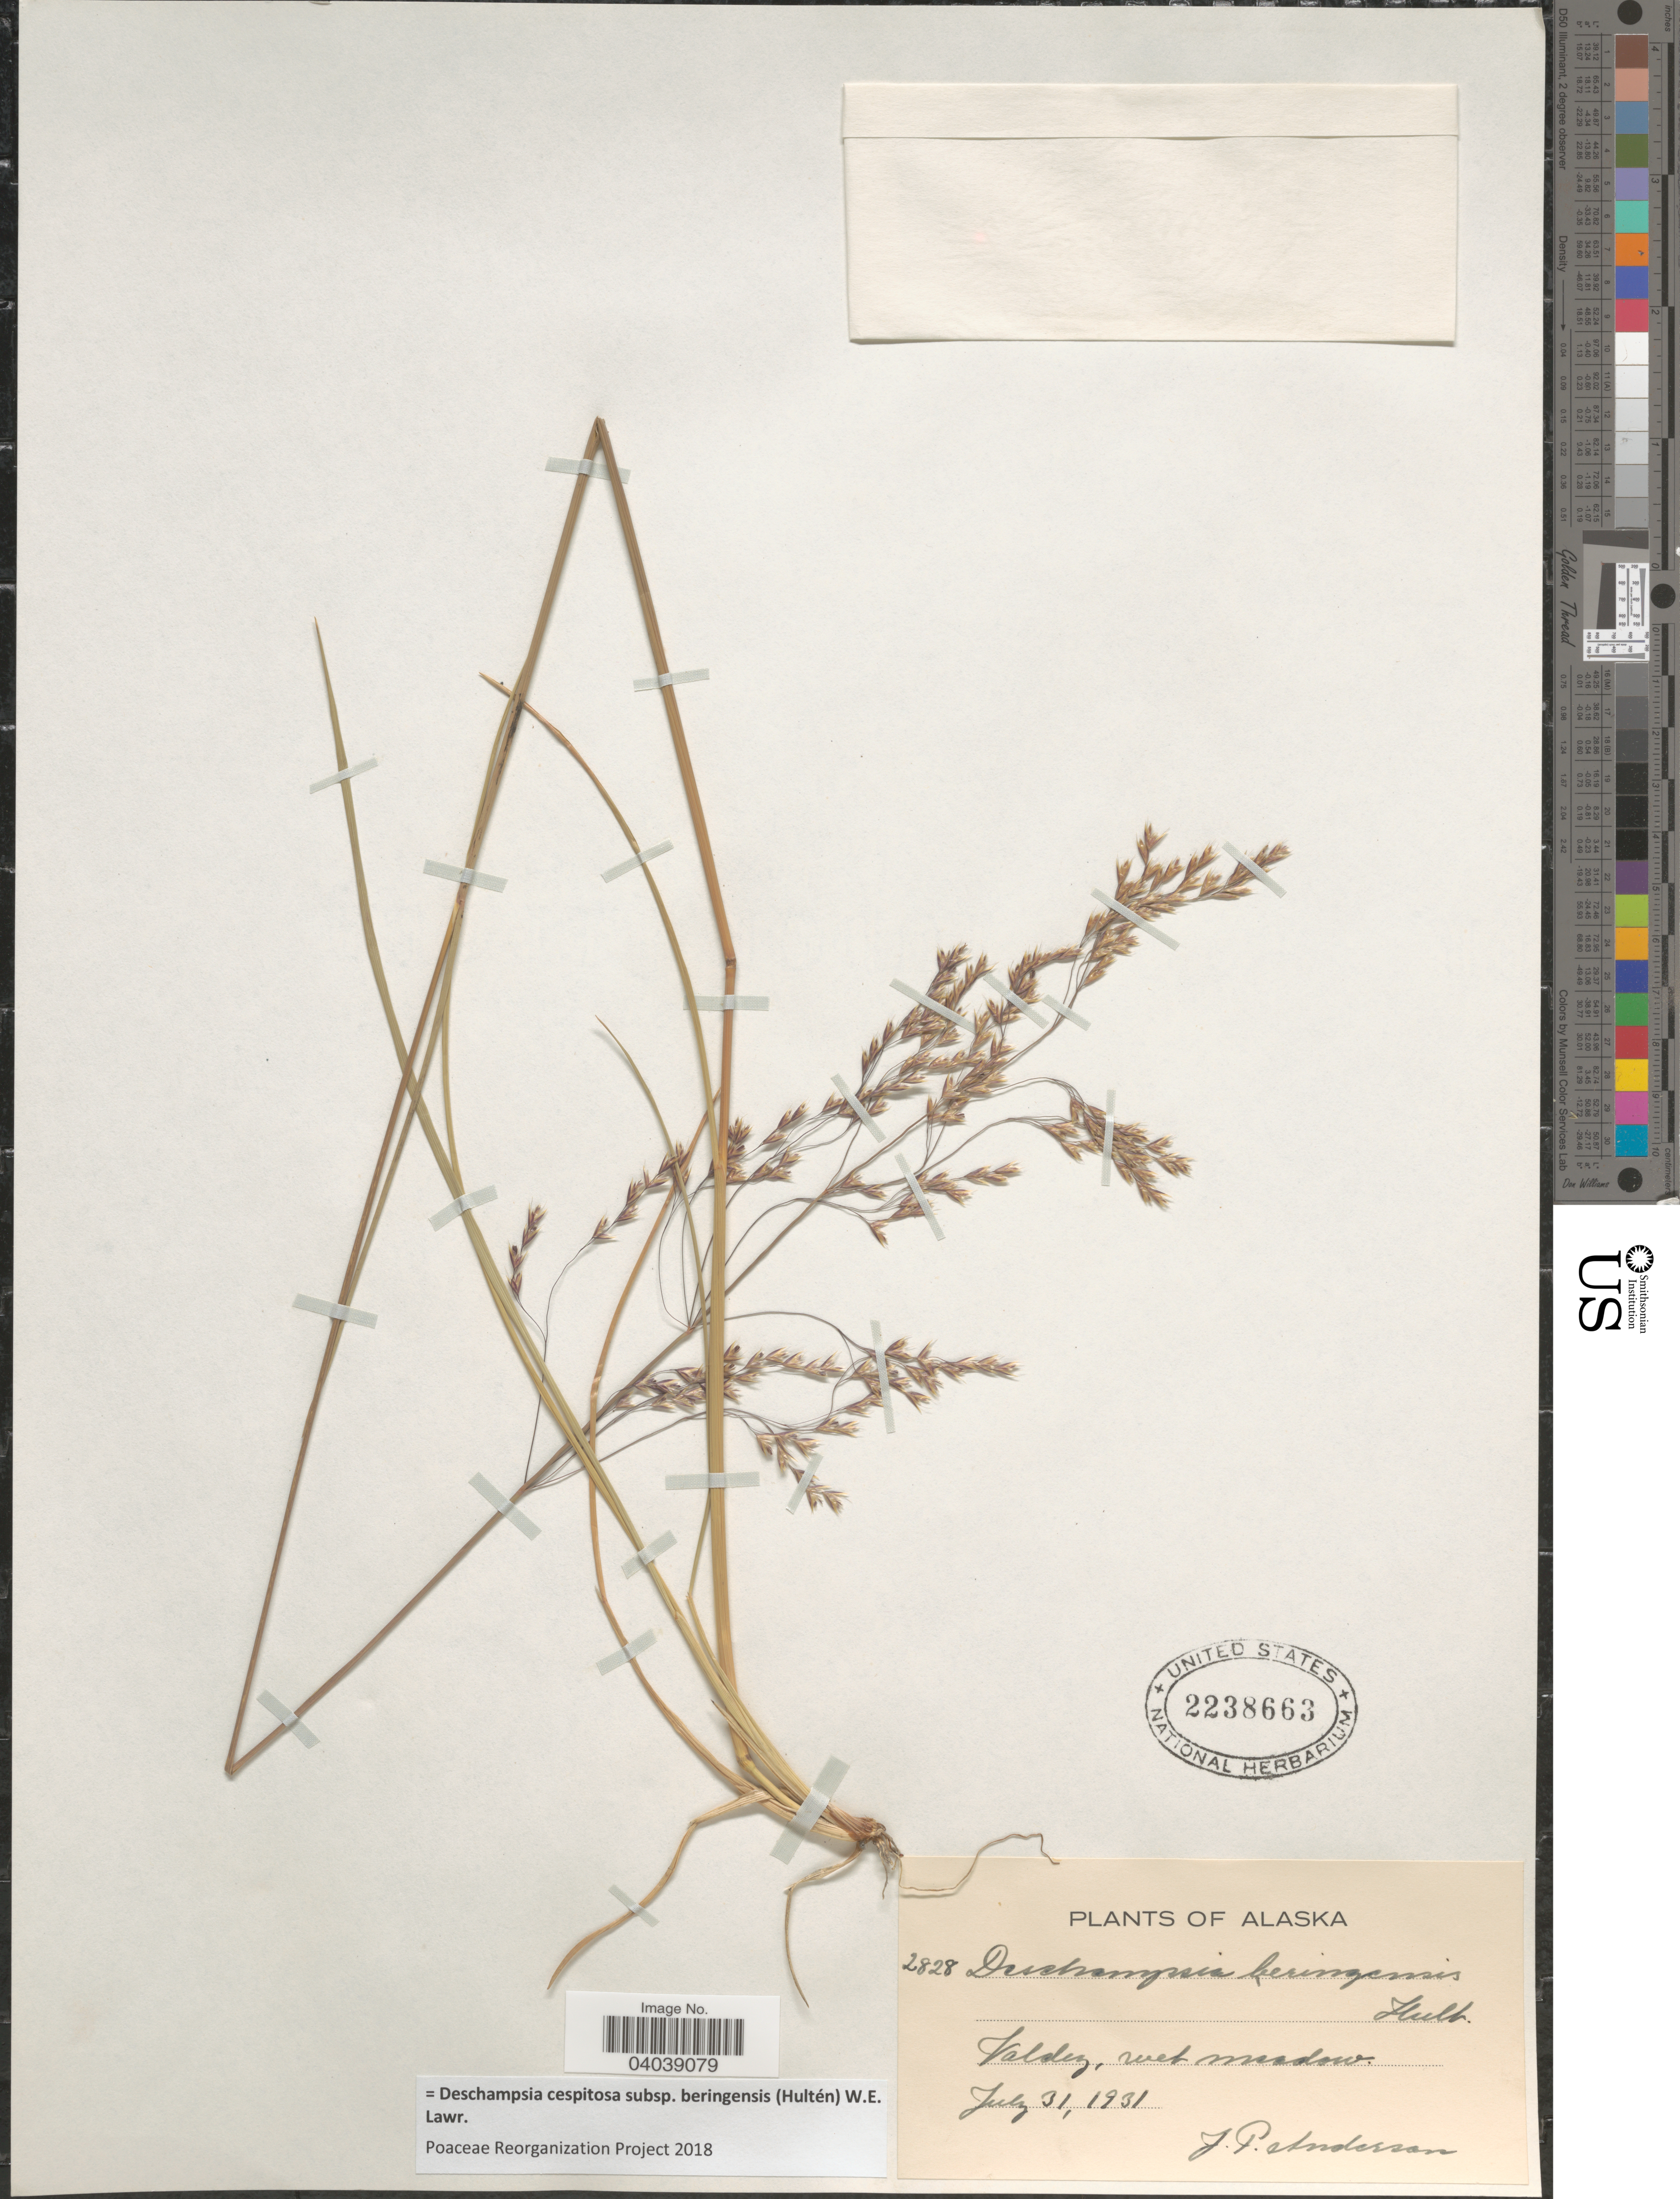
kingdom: Plantae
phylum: Tracheophyta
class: Liliopsida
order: Poales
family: Poaceae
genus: Deschampsia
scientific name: Deschampsia cespitosa subsp. beringensis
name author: (Hultén) Lawrence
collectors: J. P. Anderson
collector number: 2828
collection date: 1931-07-31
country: United States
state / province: Alaska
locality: Valdez.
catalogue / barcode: US 2238663